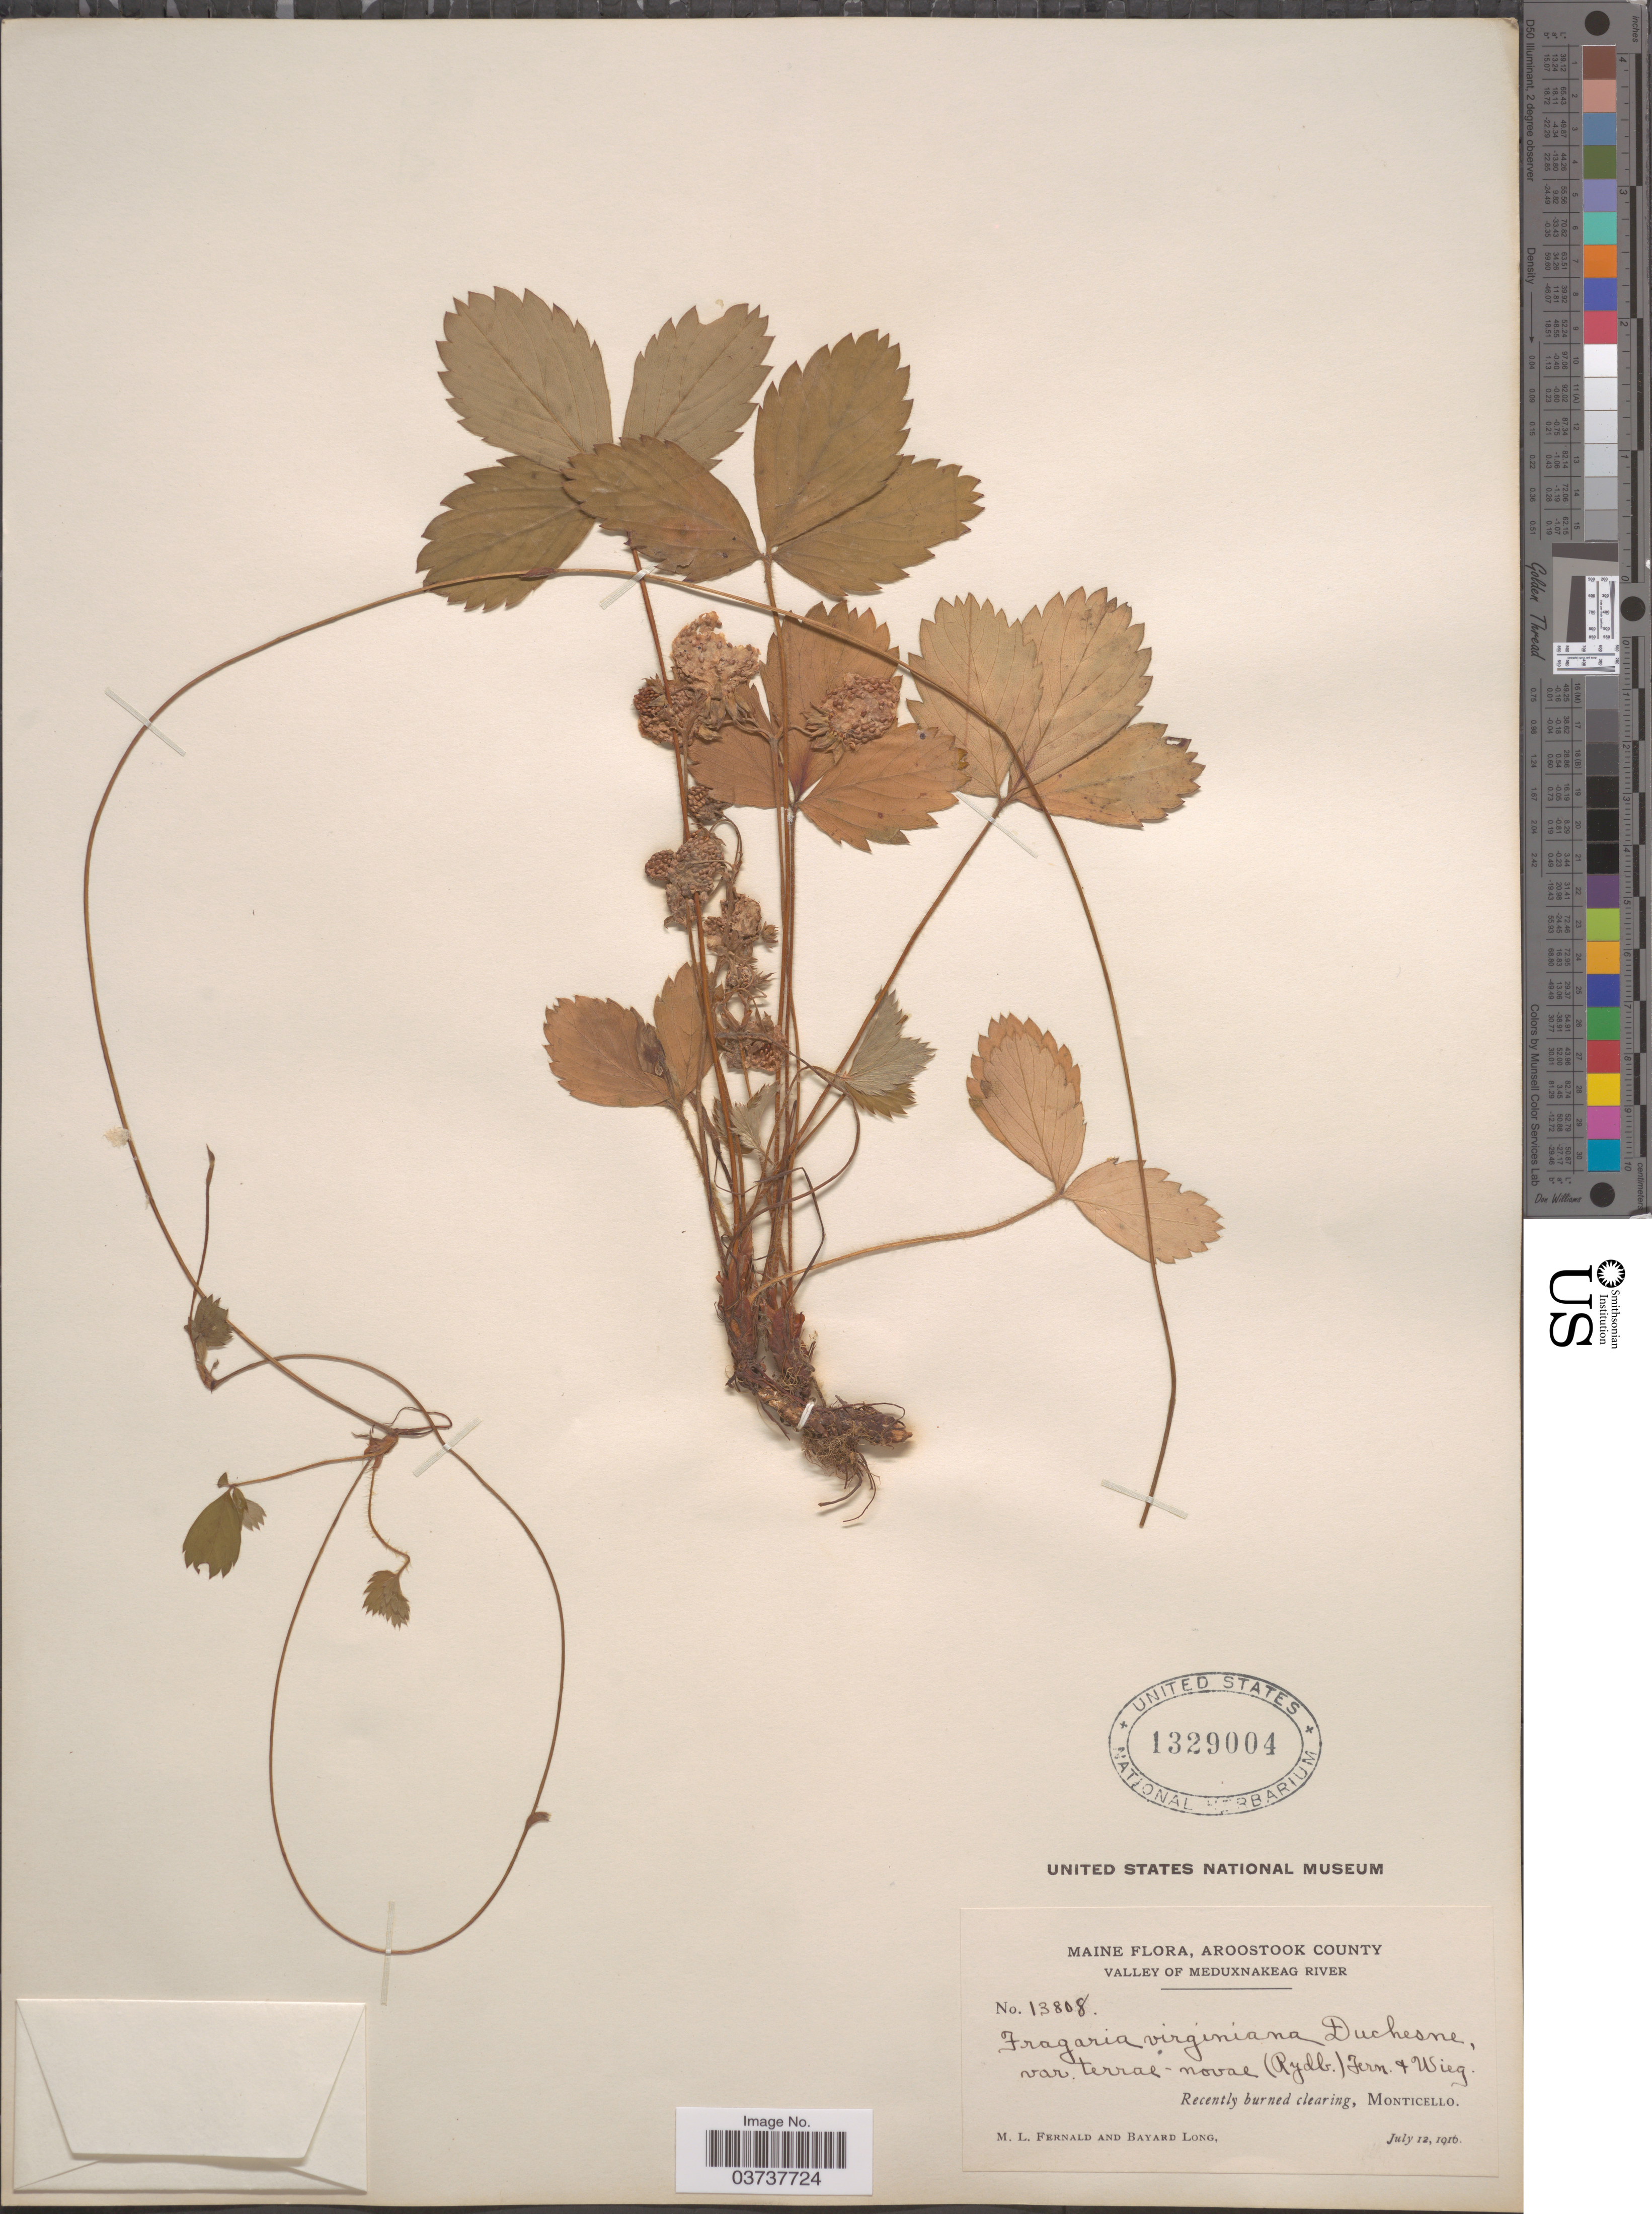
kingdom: Plantae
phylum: Tracheophyta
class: Magnoliopsida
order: Rosales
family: Rosaceae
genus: Fragaria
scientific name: Fragaria virginiana subsp. glauca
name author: (S. Watson) Staudt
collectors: M. L. Fernald & B. Long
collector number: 13808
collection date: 1916-07-12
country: United States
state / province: Maine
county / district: Aroostook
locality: Valley of Meduxnakeag River. Monticello.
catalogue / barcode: US 1329004